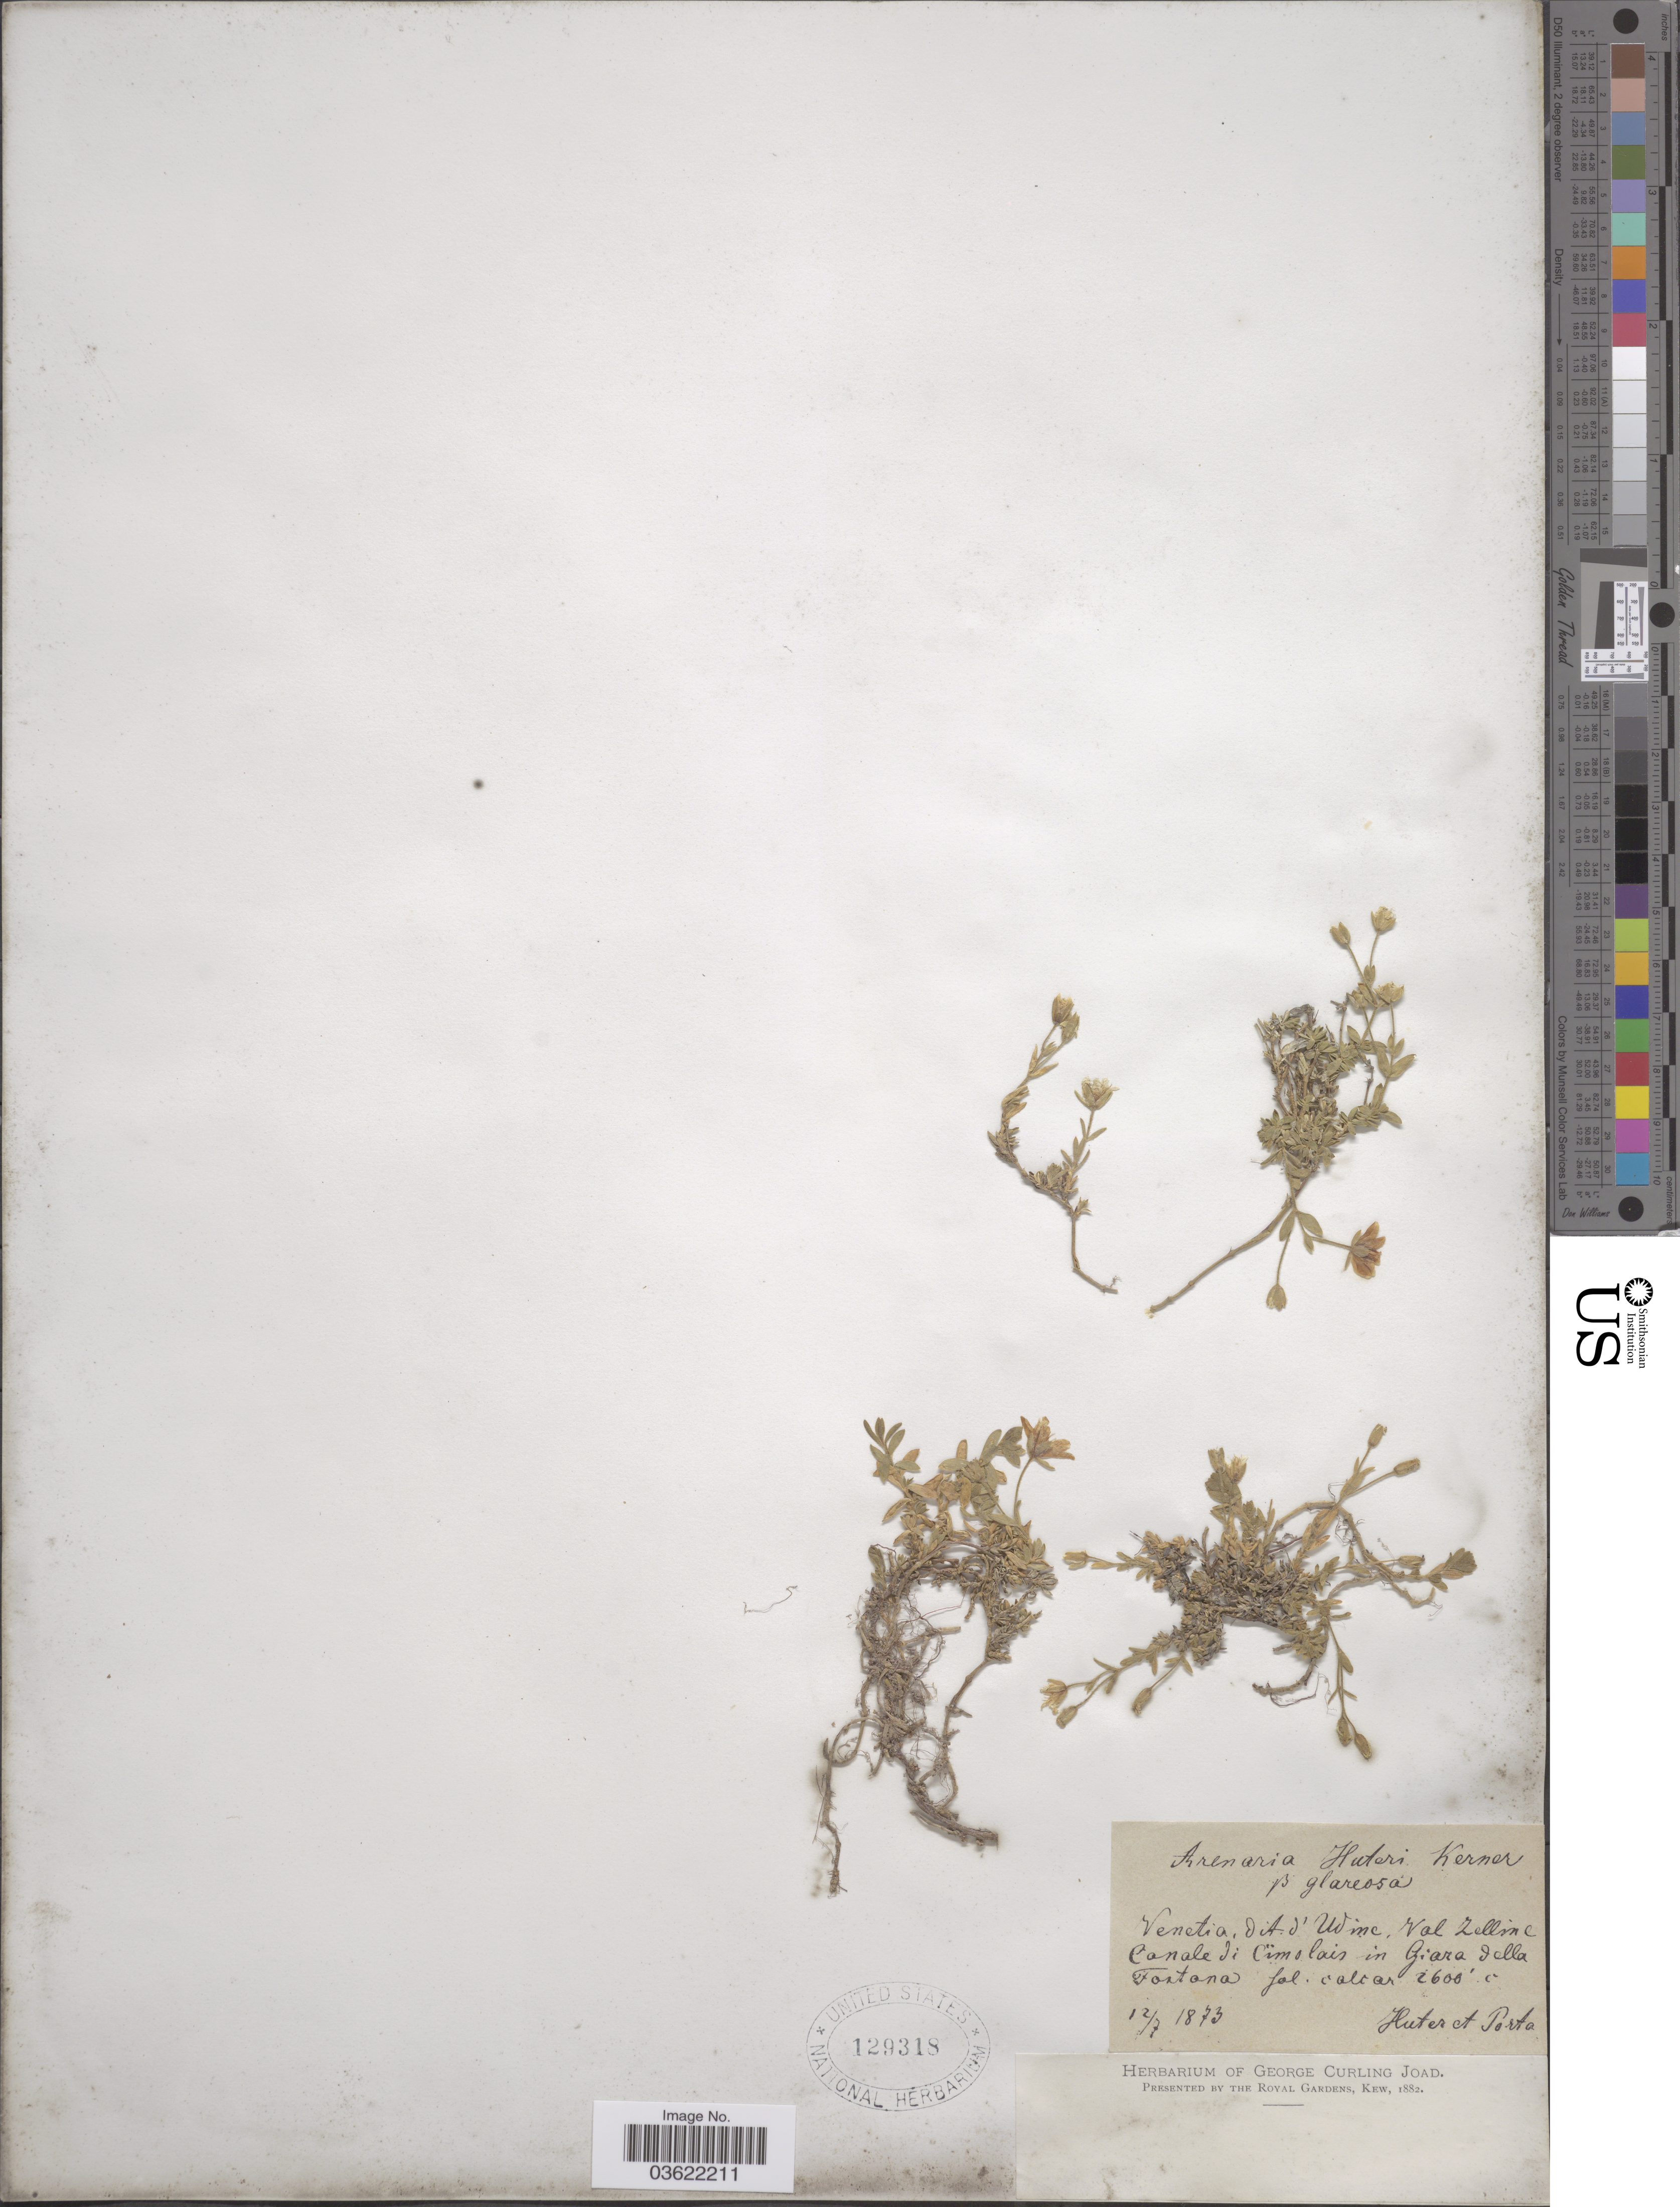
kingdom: Plantae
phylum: Tracheophyta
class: Magnoliopsida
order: Caryophyllales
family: Caryophyllaceae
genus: Arenaria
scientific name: Arenaria huteri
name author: A. Kern.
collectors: -. Huter & -- Porta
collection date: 1873-07-12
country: Italy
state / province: Friuli-Venezia Giulia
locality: Venetia, dit. d'Udine, Val Zelline Canale di Cimolais in Giara della Fortana.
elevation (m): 792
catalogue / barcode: US 129318